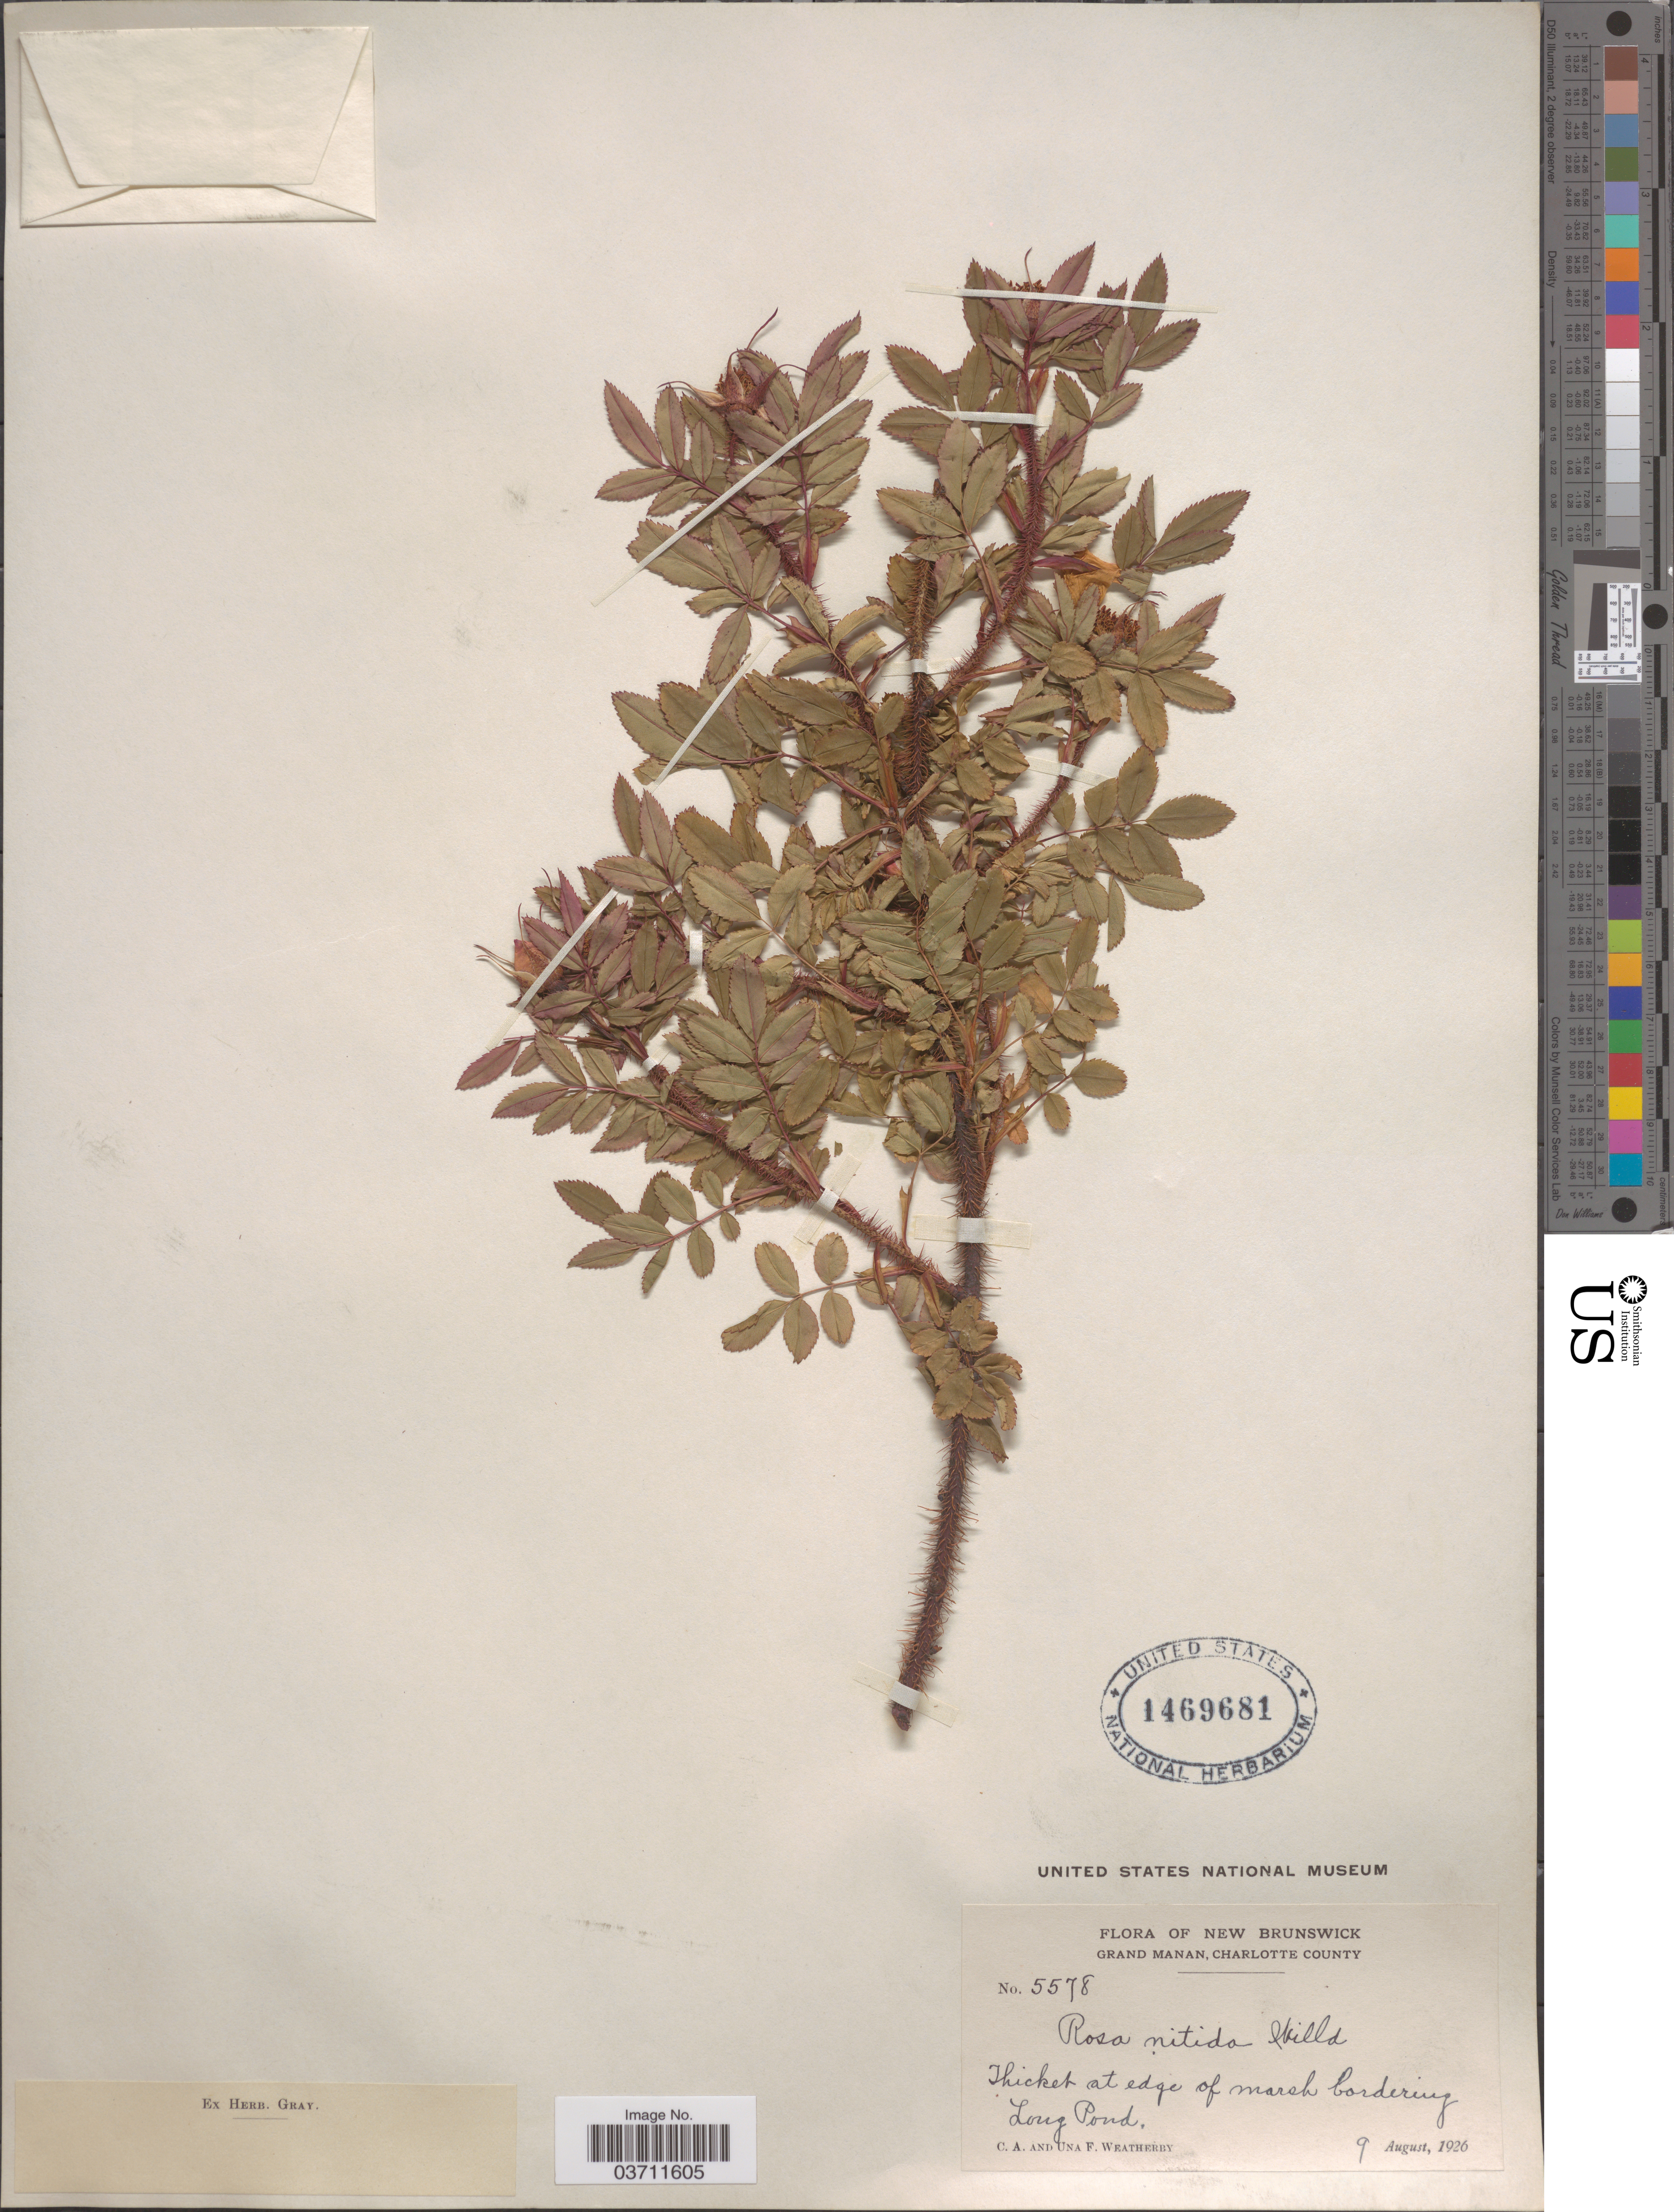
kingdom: Plantae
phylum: Tracheophyta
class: Magnoliopsida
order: Rosales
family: Rosaceae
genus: Rosa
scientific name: Rosa nitida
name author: Willd.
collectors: C. A. Weatherby & U. L. Weatherby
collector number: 5578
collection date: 1926-08-09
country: Canada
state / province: New Brunswick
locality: Grand Manan, Charlotte County. Edge of marsh bordering Long Pond.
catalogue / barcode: US 1469681